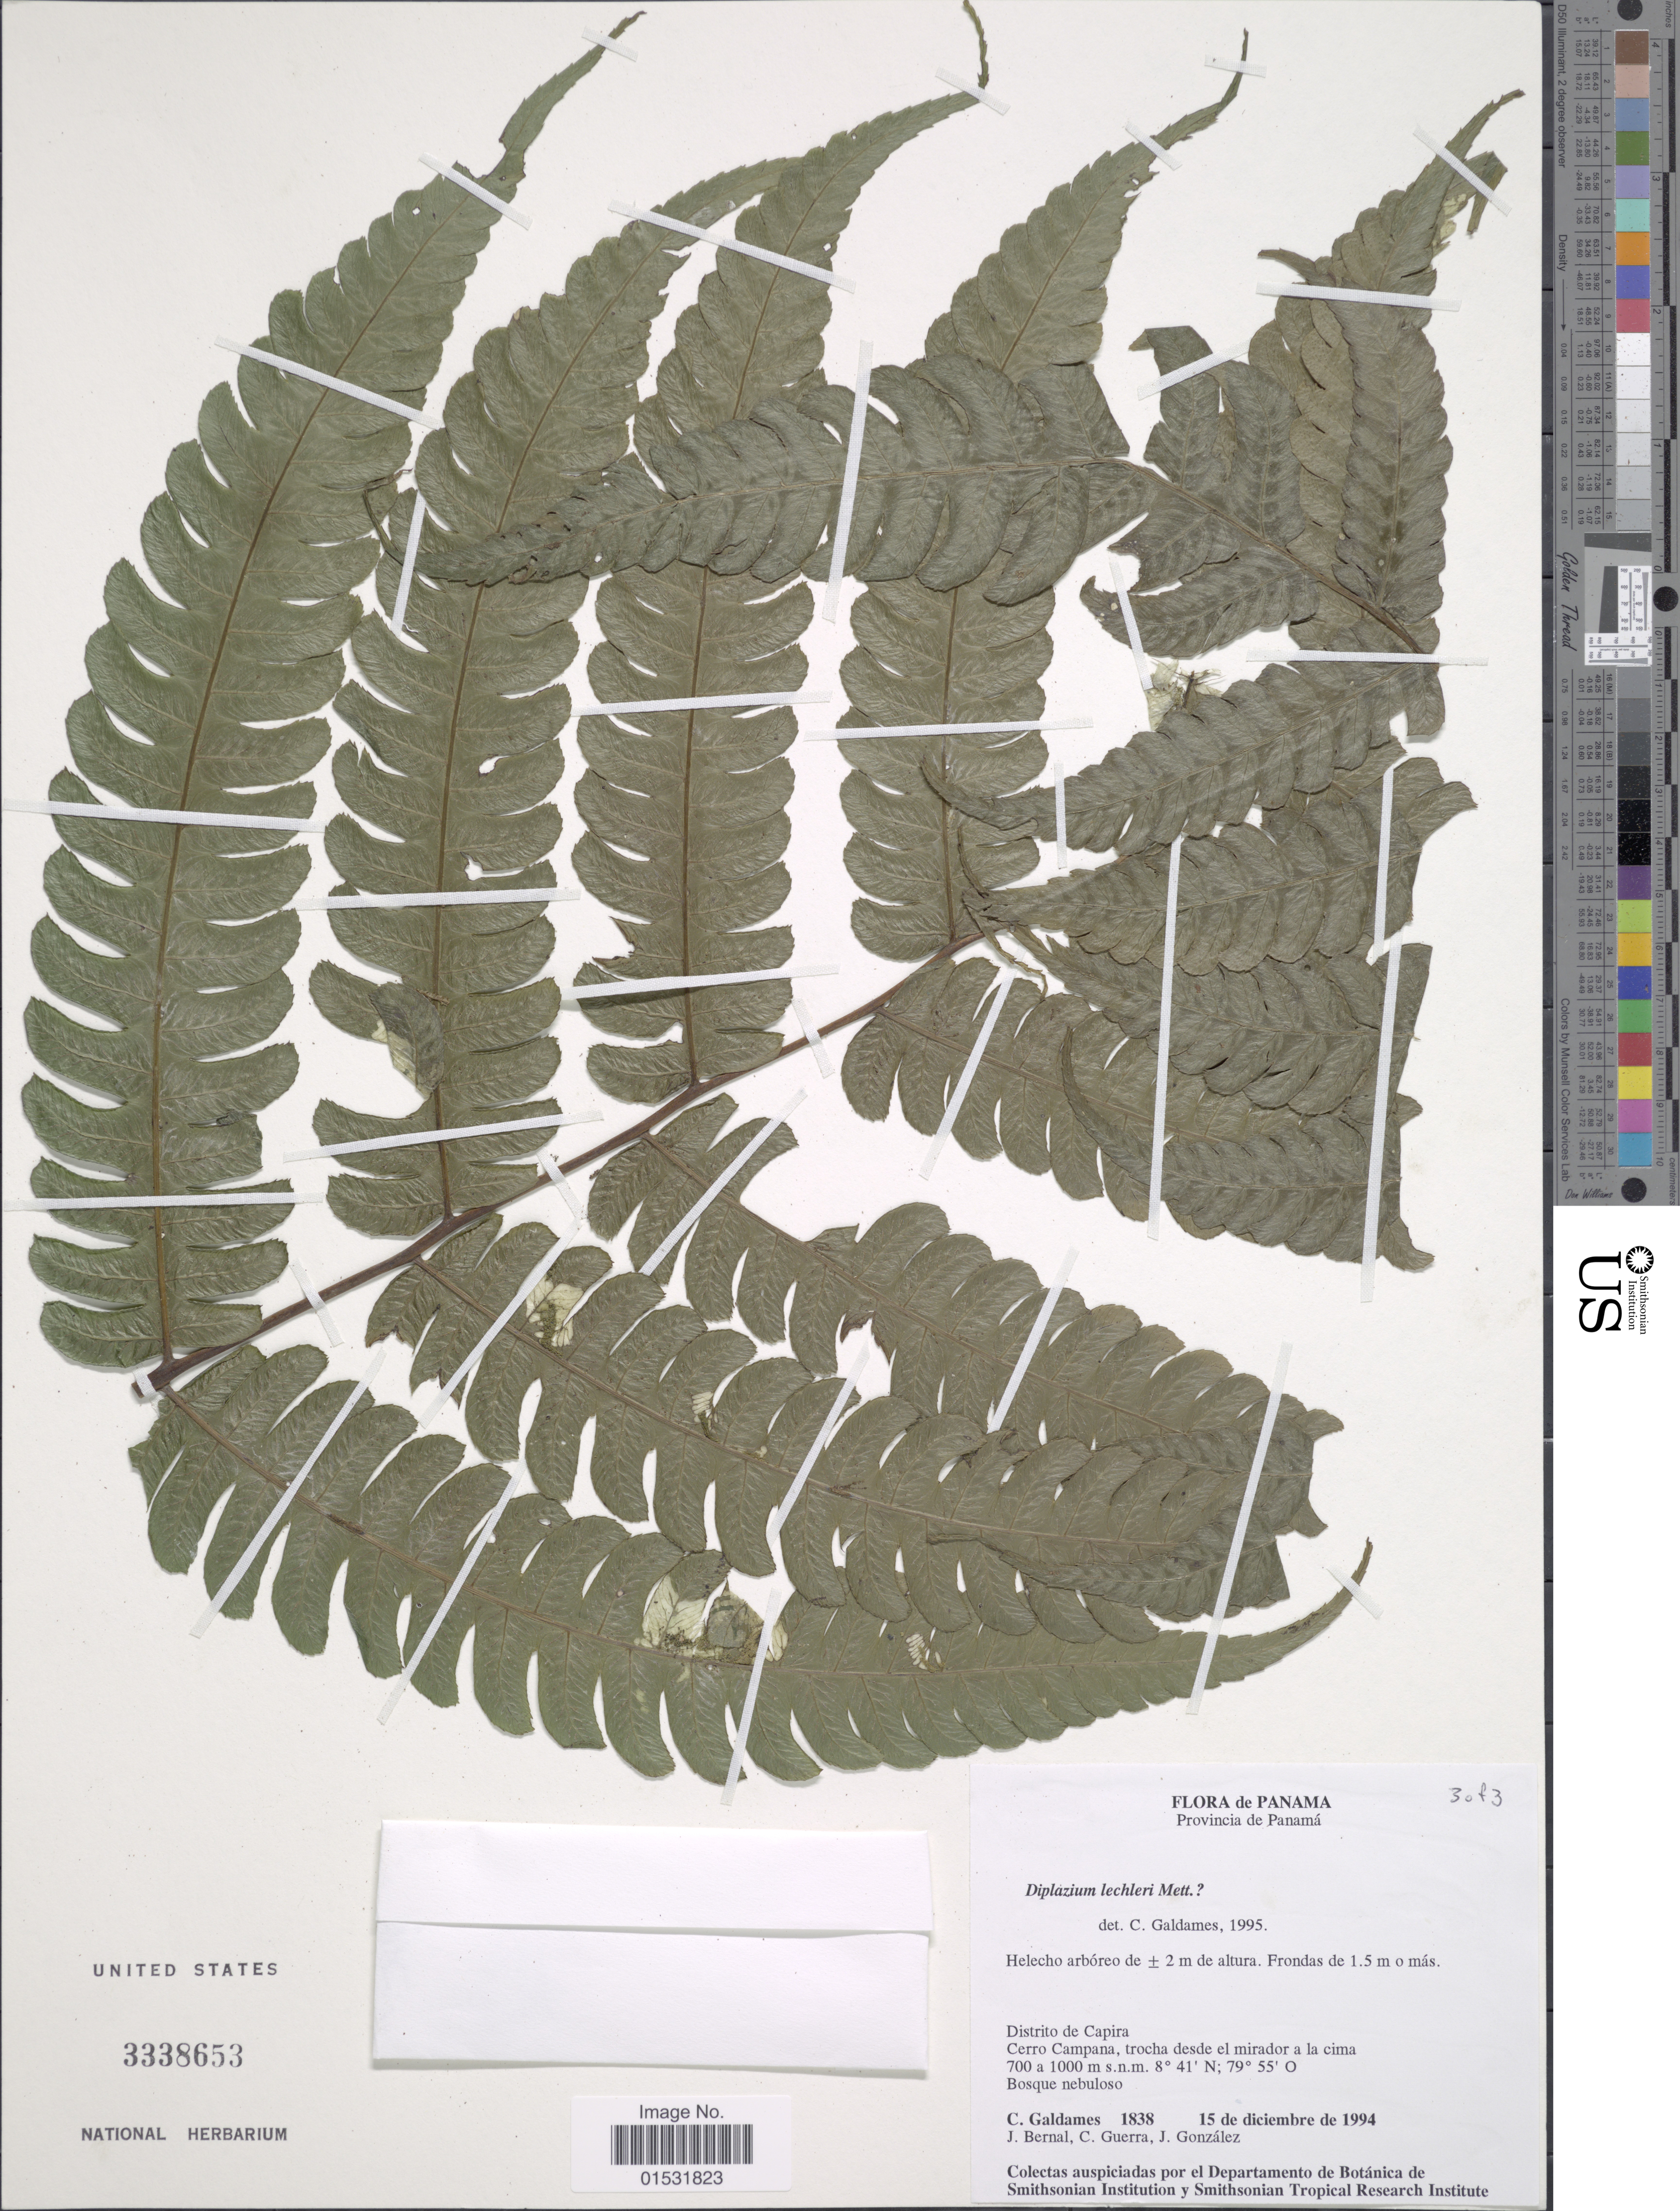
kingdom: Plantae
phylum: Tracheophyta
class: Polypodiopsida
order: Polypodiales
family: Athyriaceae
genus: Diplazium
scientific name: Diplazium lindbergii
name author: (Mett.) Christ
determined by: Reis, A.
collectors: C. Galdames, J. Bernal, C. Guerra & J. González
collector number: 1838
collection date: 1994-12-15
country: Panama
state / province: Panamá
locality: Distrito de Capira. Cerro Campana, trocha desde el mirador a la cima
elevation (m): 700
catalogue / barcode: US 3338653